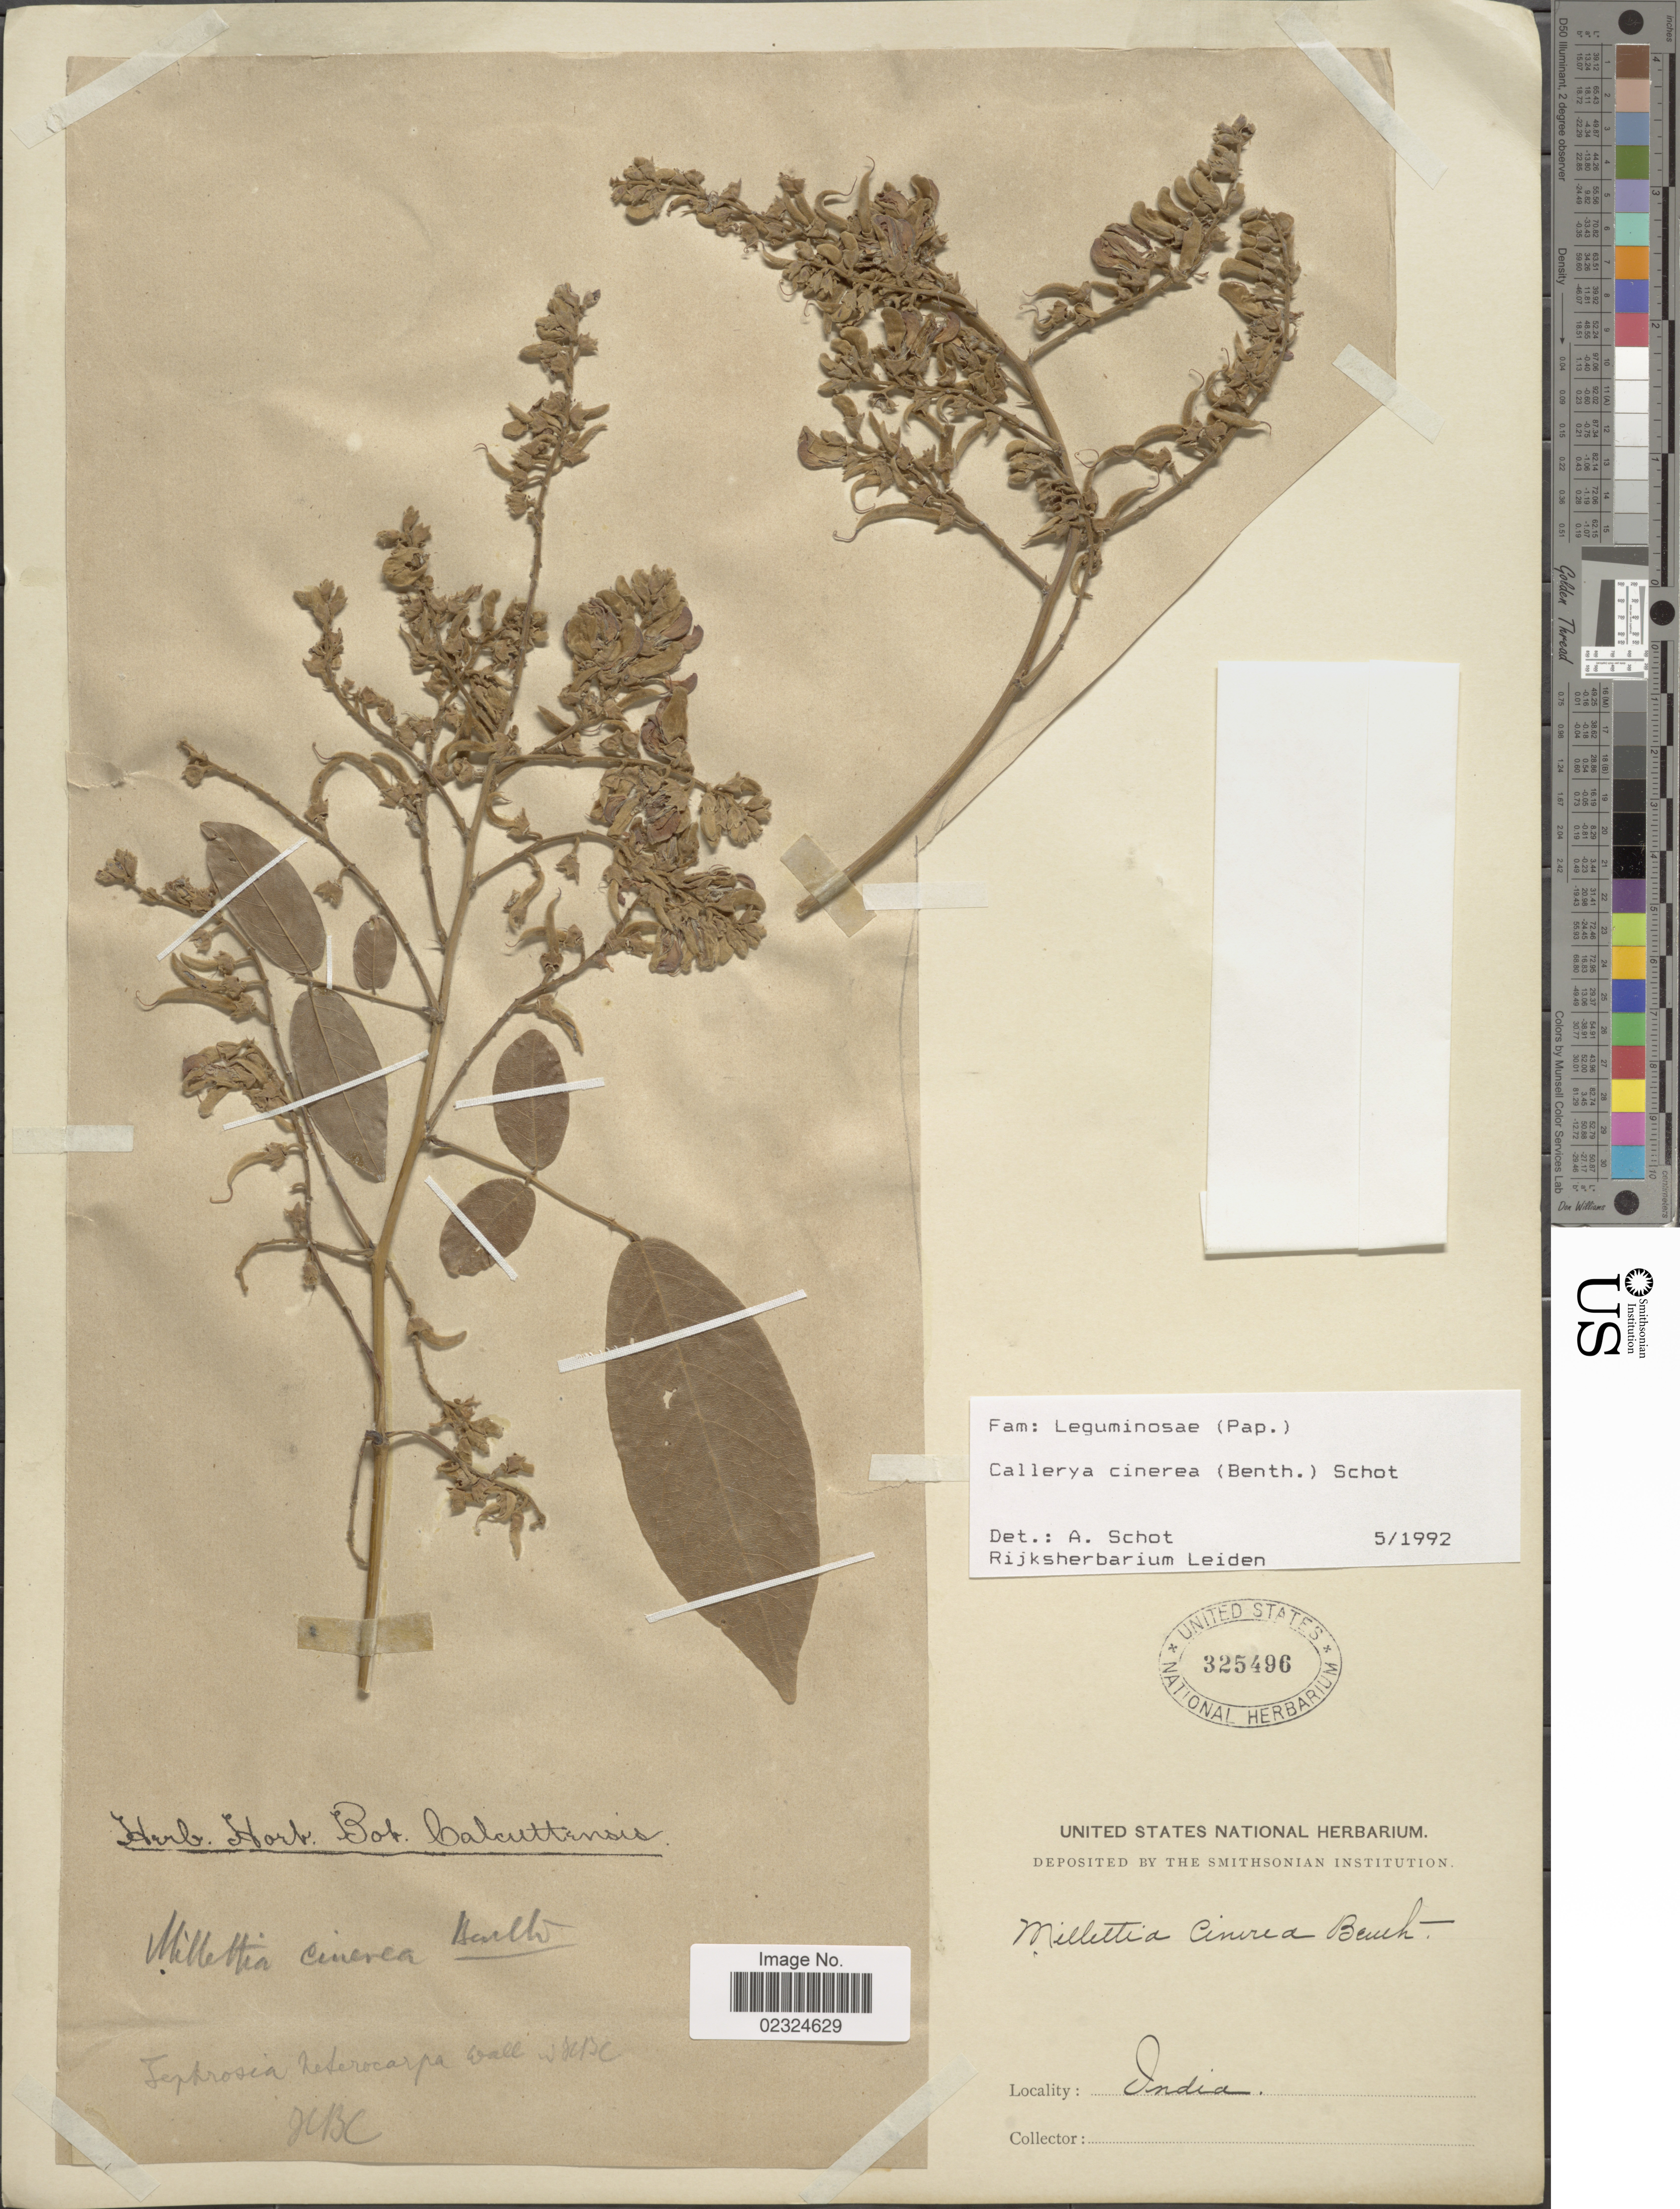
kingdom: Plantae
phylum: Tracheophyta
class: Magnoliopsida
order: Fabales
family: Fabaceae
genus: Callerya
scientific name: Callerya cinerea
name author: (Benth.) Schot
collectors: H. B. C.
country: India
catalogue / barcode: US 325496